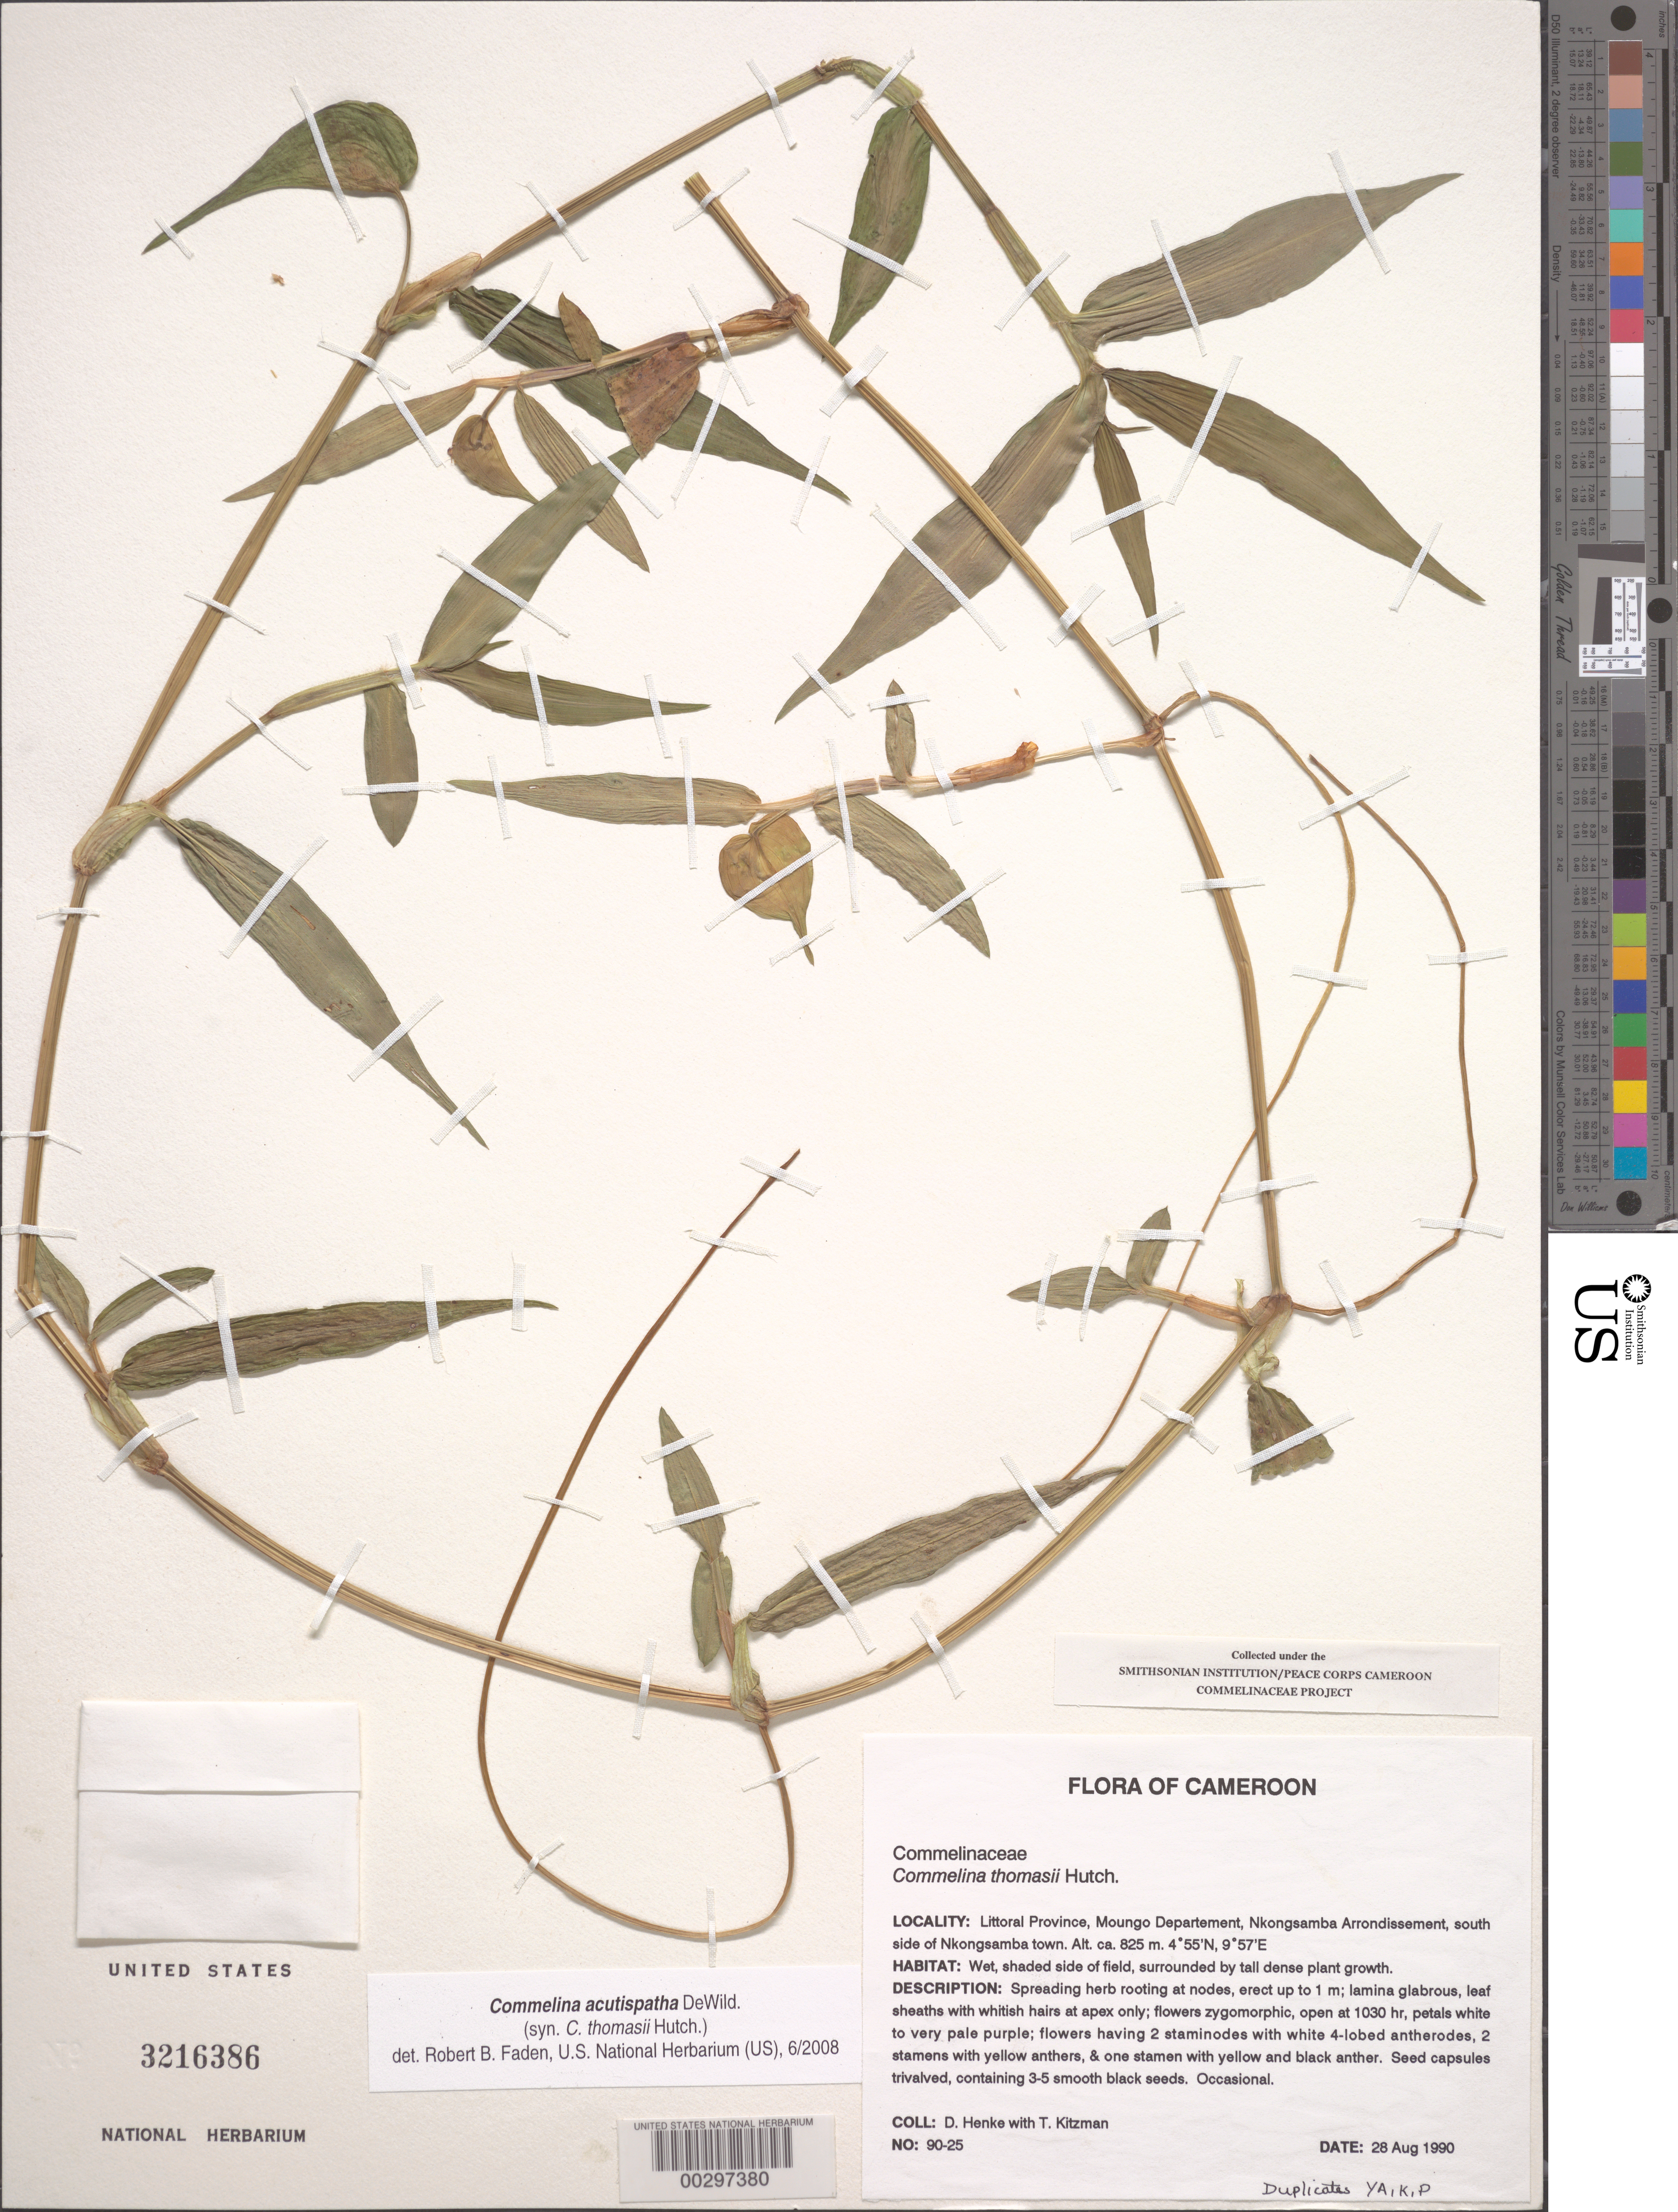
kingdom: Plantae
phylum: Tracheophyta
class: Liliopsida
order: Commelinales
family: Commelinaceae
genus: Commelina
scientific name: Commelina acutispatha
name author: De Wild.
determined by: Faden, Robert B., (US), Smithsonian Institution - National Museum of Natural History (UNITED STATES)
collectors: D. Henke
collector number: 90-25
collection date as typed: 28 Aug 1990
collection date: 1990-08-28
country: Cameroon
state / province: Littoral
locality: Moungo, moungo arrondissement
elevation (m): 825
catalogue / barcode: US 3216386